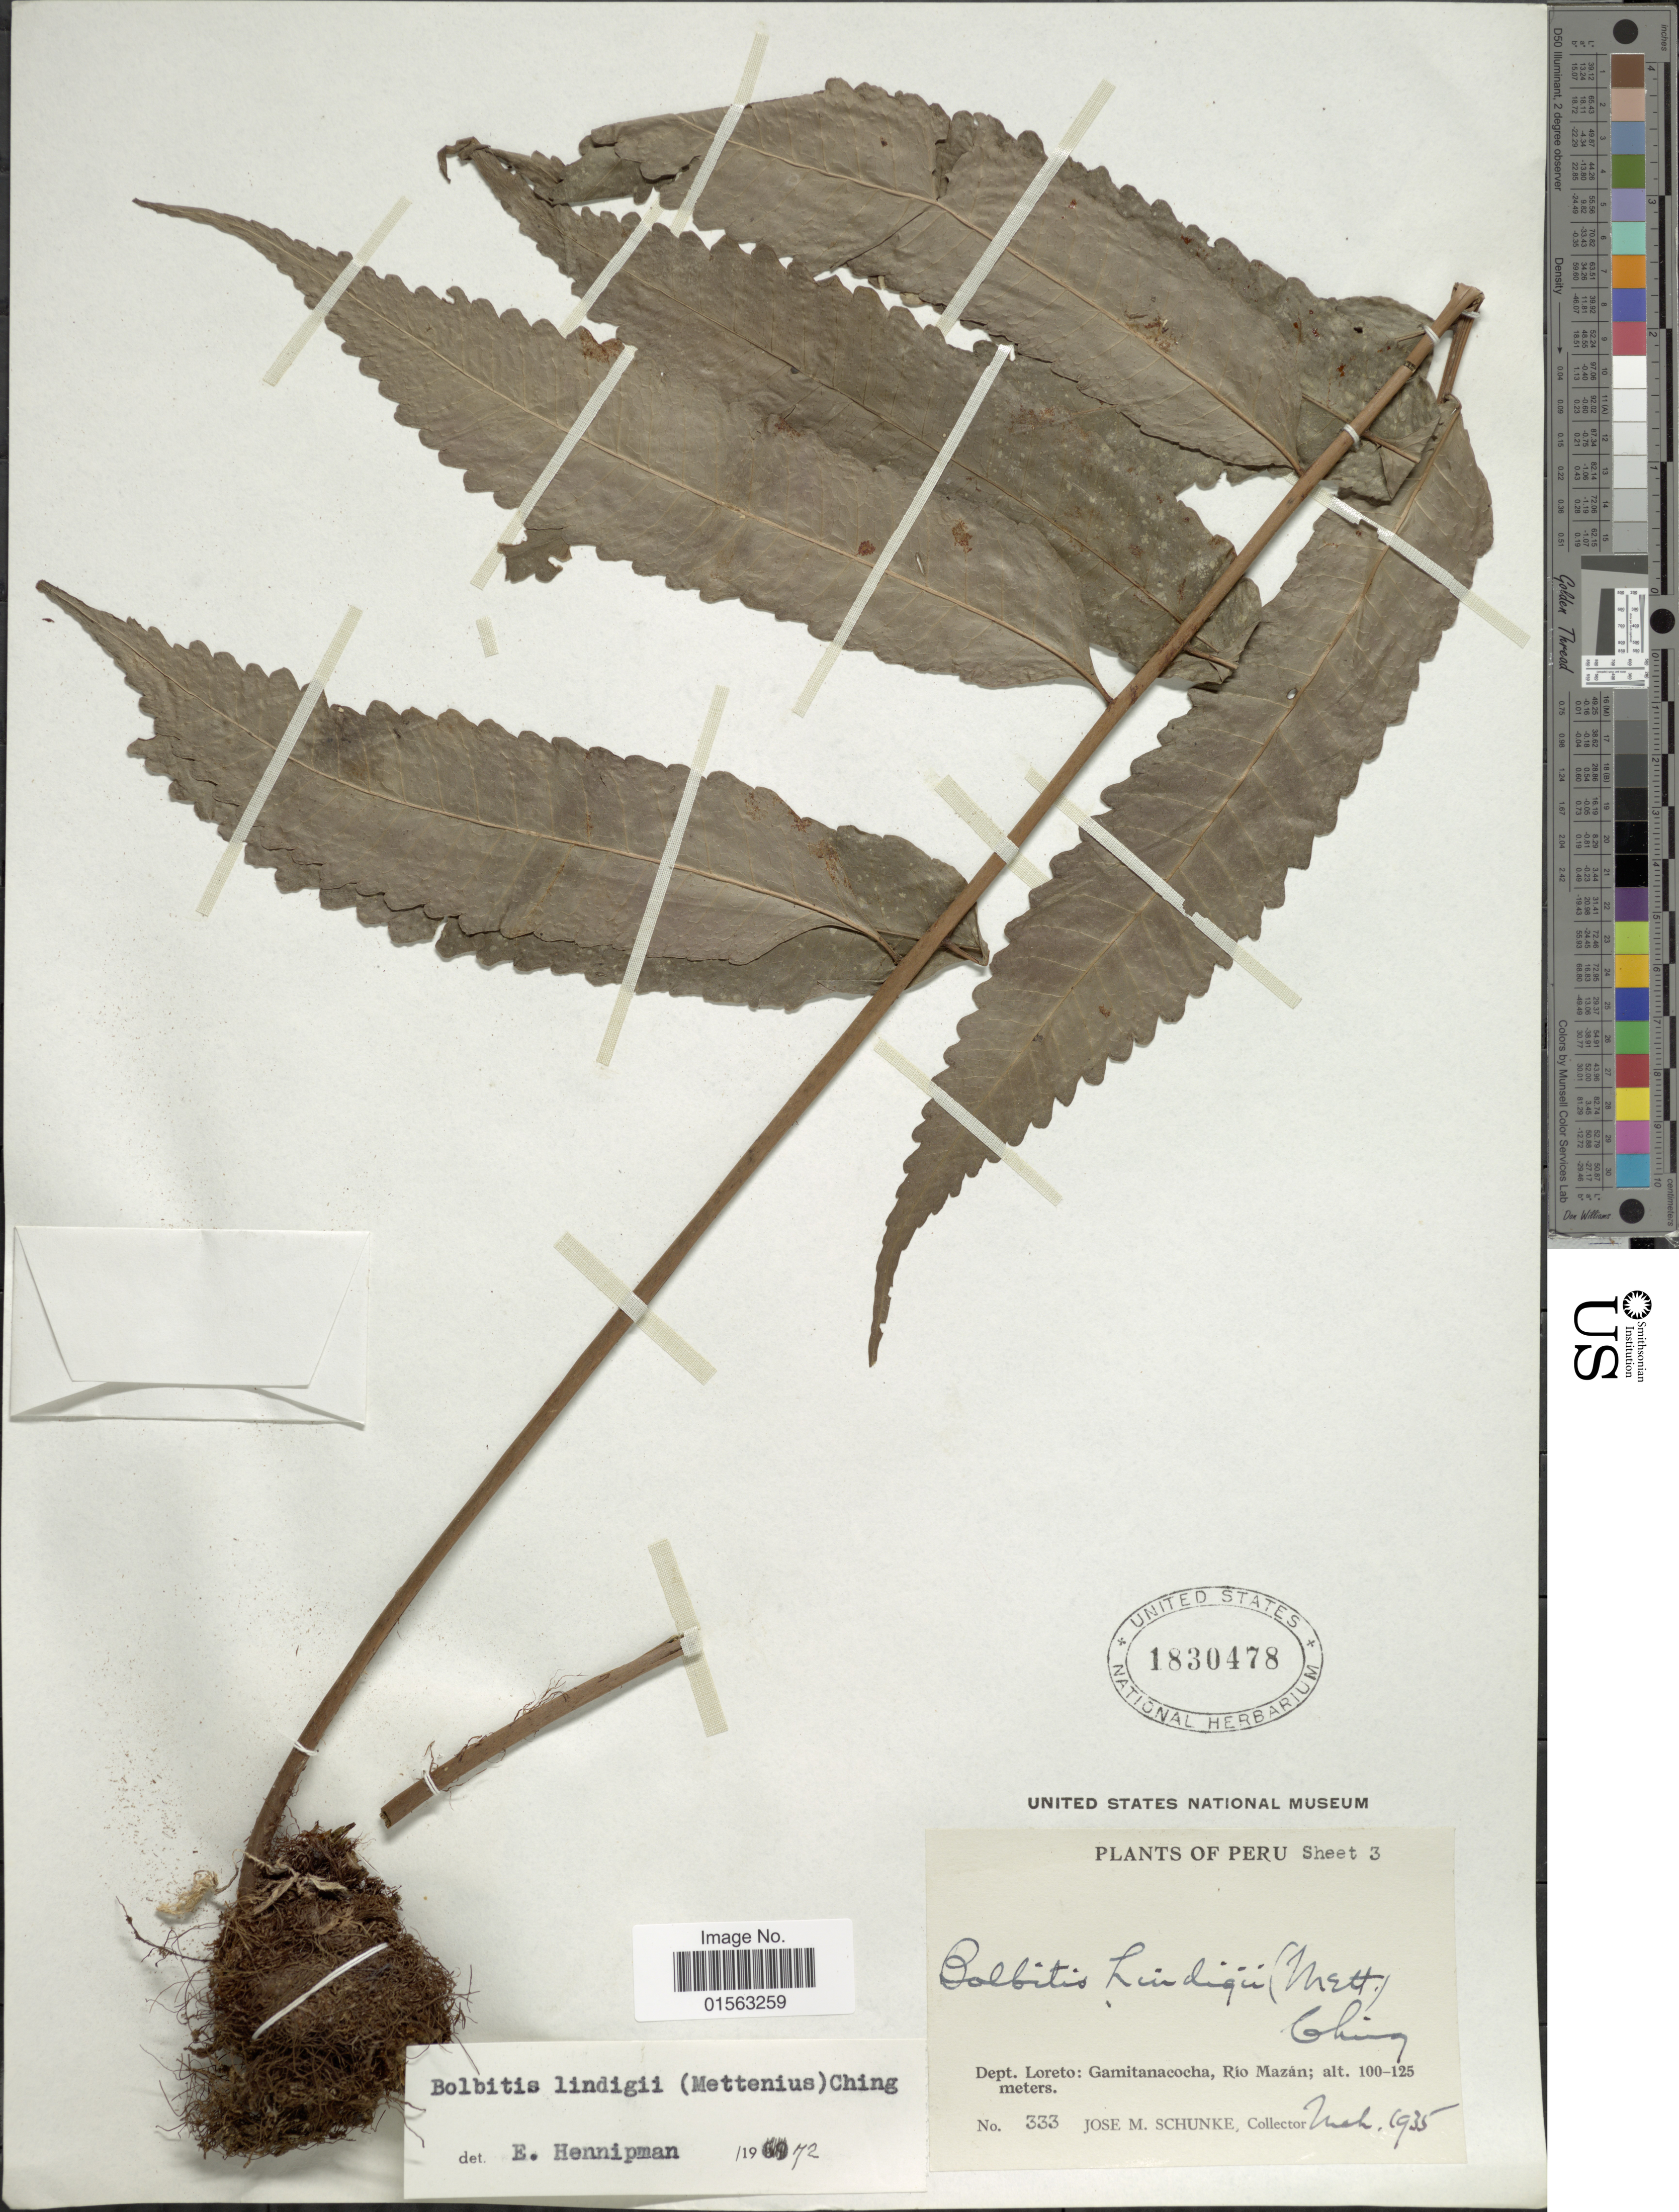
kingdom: Plantae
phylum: Tracheophyta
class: Polypodiopsida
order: Polypodiales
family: Dryopteridaceae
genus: Mickelia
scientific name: Mickelia lindigii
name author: (Mett.) R.C. Moran et al.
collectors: J. M. Schunke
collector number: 333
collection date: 1935-03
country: Peru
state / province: Loreto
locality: Peru, Dept. Loreto: Gamitanacocha, Río Mazán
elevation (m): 100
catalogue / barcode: US 1830478